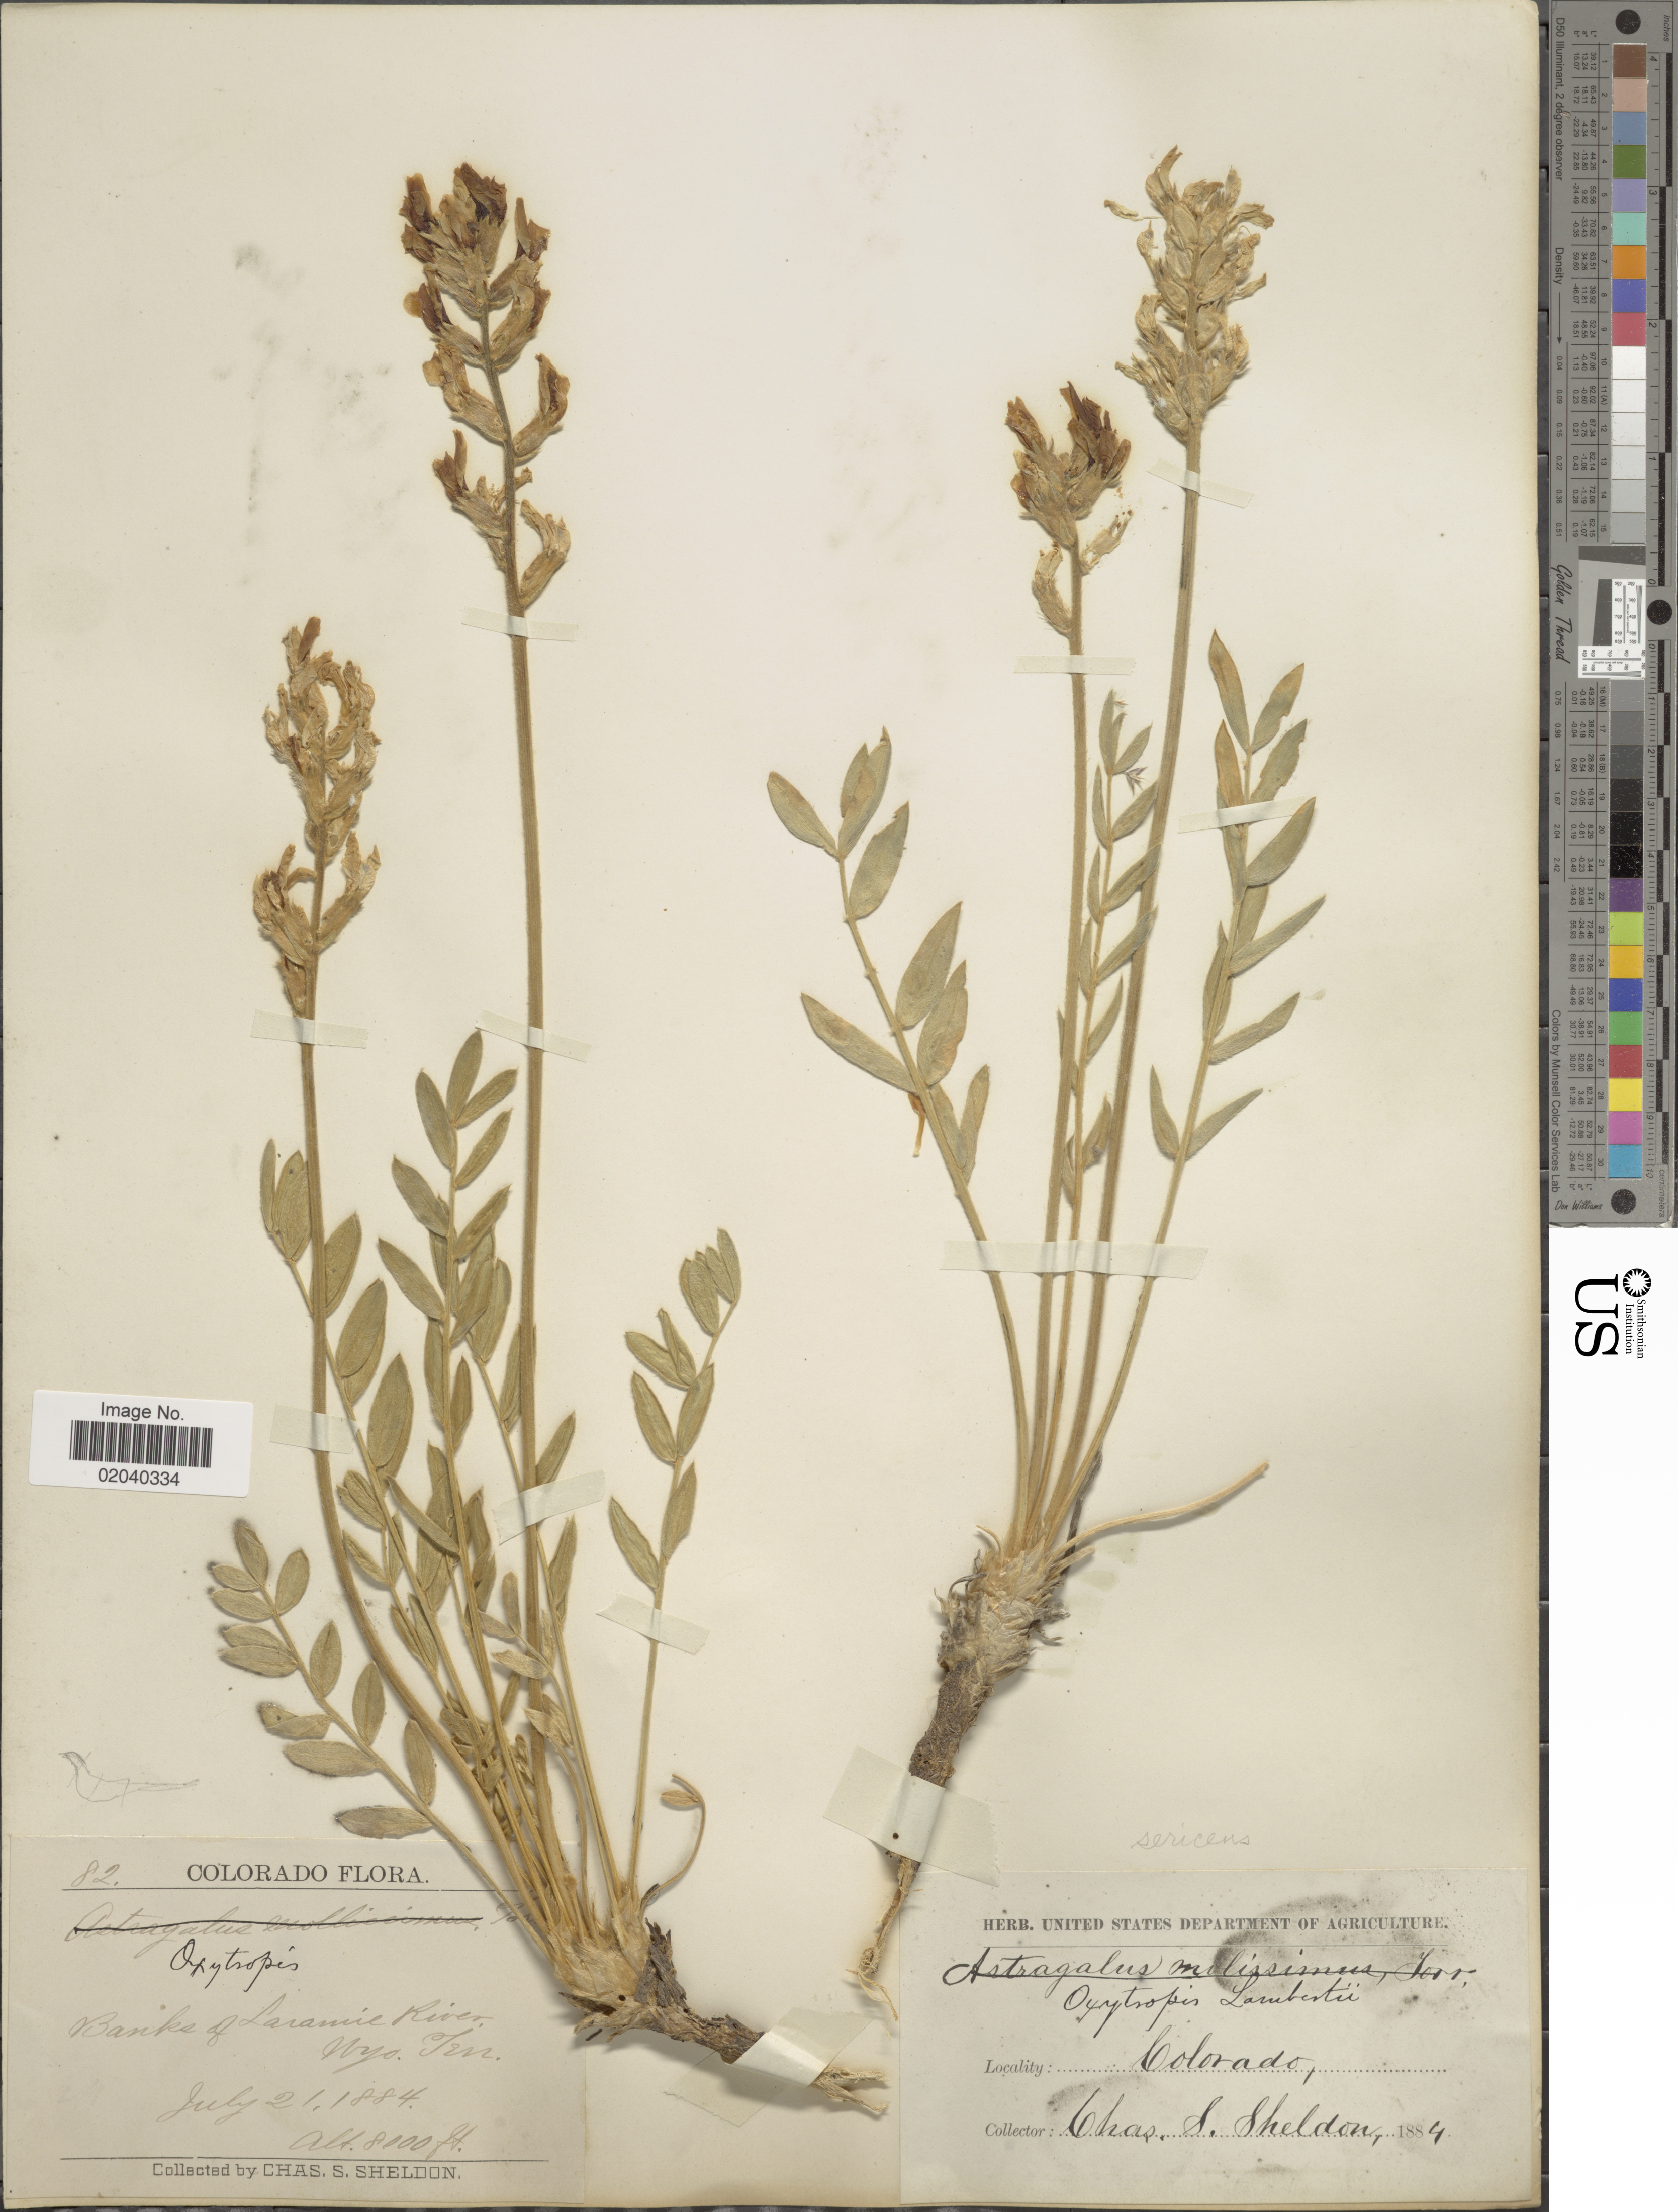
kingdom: Plantae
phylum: Tracheophyta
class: Magnoliopsida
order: Fabales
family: Fabaceae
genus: Oxytropis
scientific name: Oxytropis sericea var. sericea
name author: Nutt.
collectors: C. S. Sheldon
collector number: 82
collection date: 1884-07-21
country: United States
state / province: Colorado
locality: Banks of Laramie River, Nyo. Ten.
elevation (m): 2438